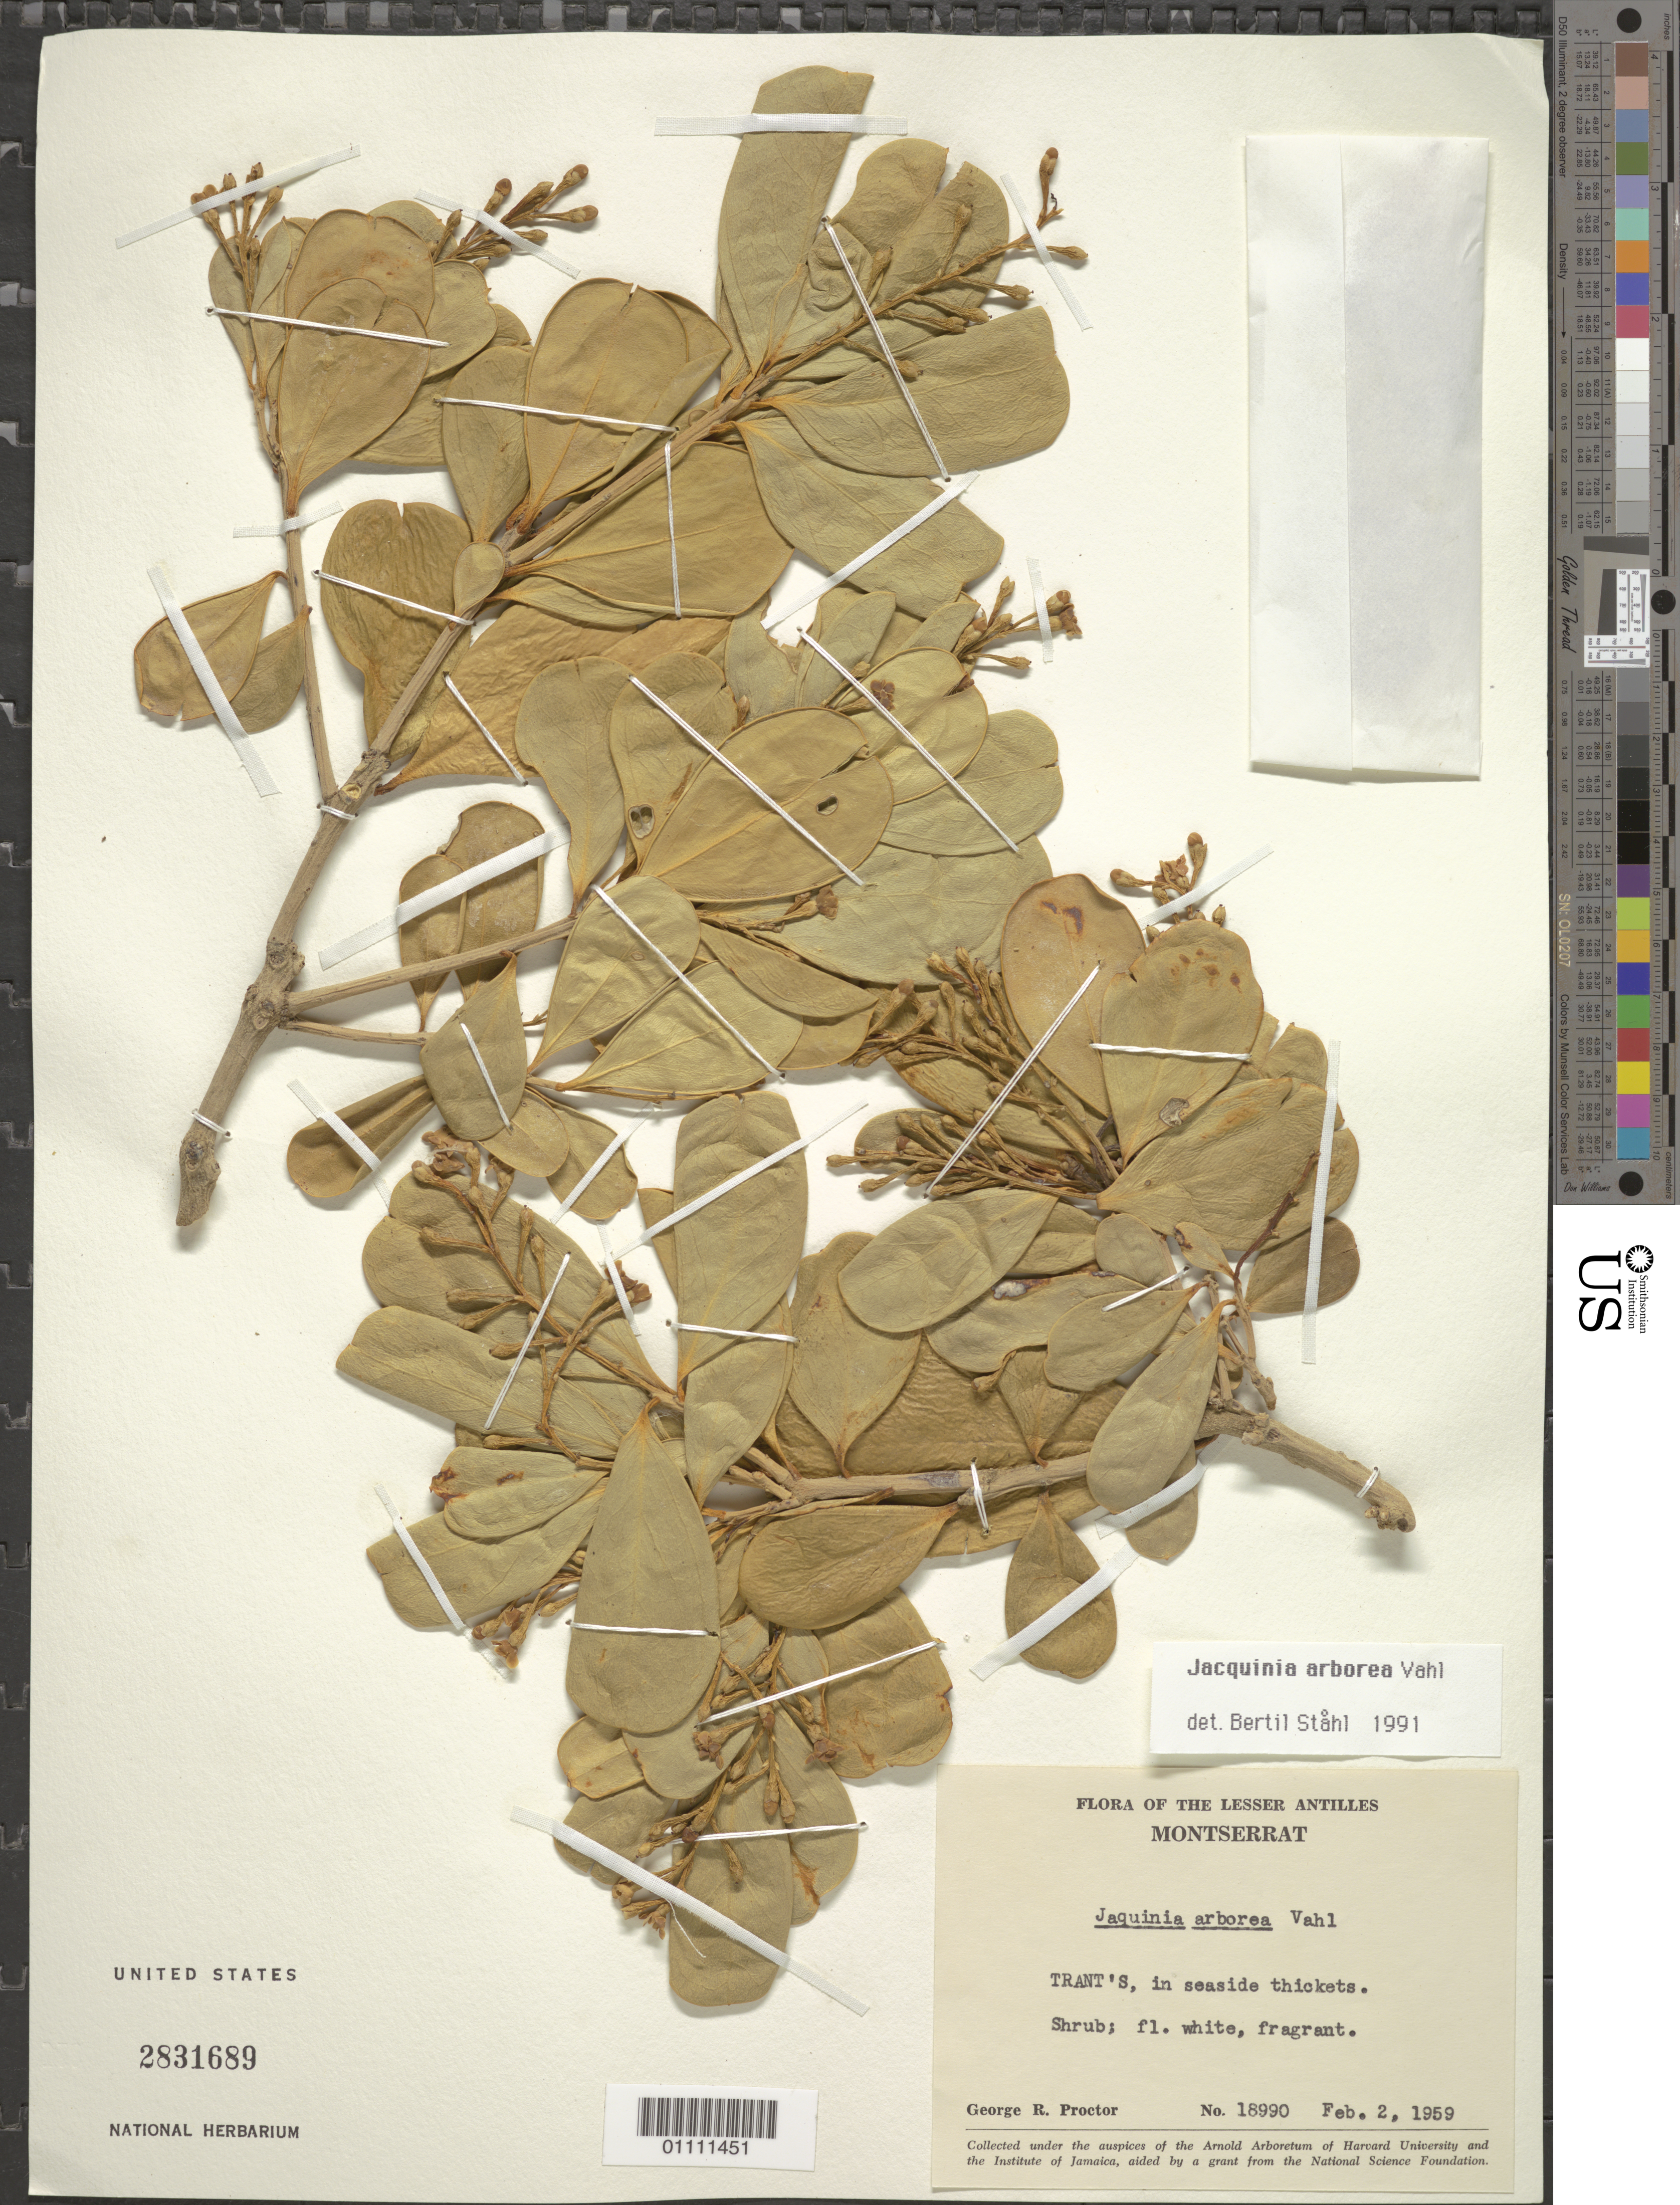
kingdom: Plantae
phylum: Tracheophyta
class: Magnoliopsida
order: Ericales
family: Primulaceae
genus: Jacquinia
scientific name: Jacquinia arborea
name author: Vahl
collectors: G. R. Proctor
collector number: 18990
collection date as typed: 02 Feb 1959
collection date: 1959-02-02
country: Montserrat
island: Montserrat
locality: Trant's in seaside thickets.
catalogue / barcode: US 2831689